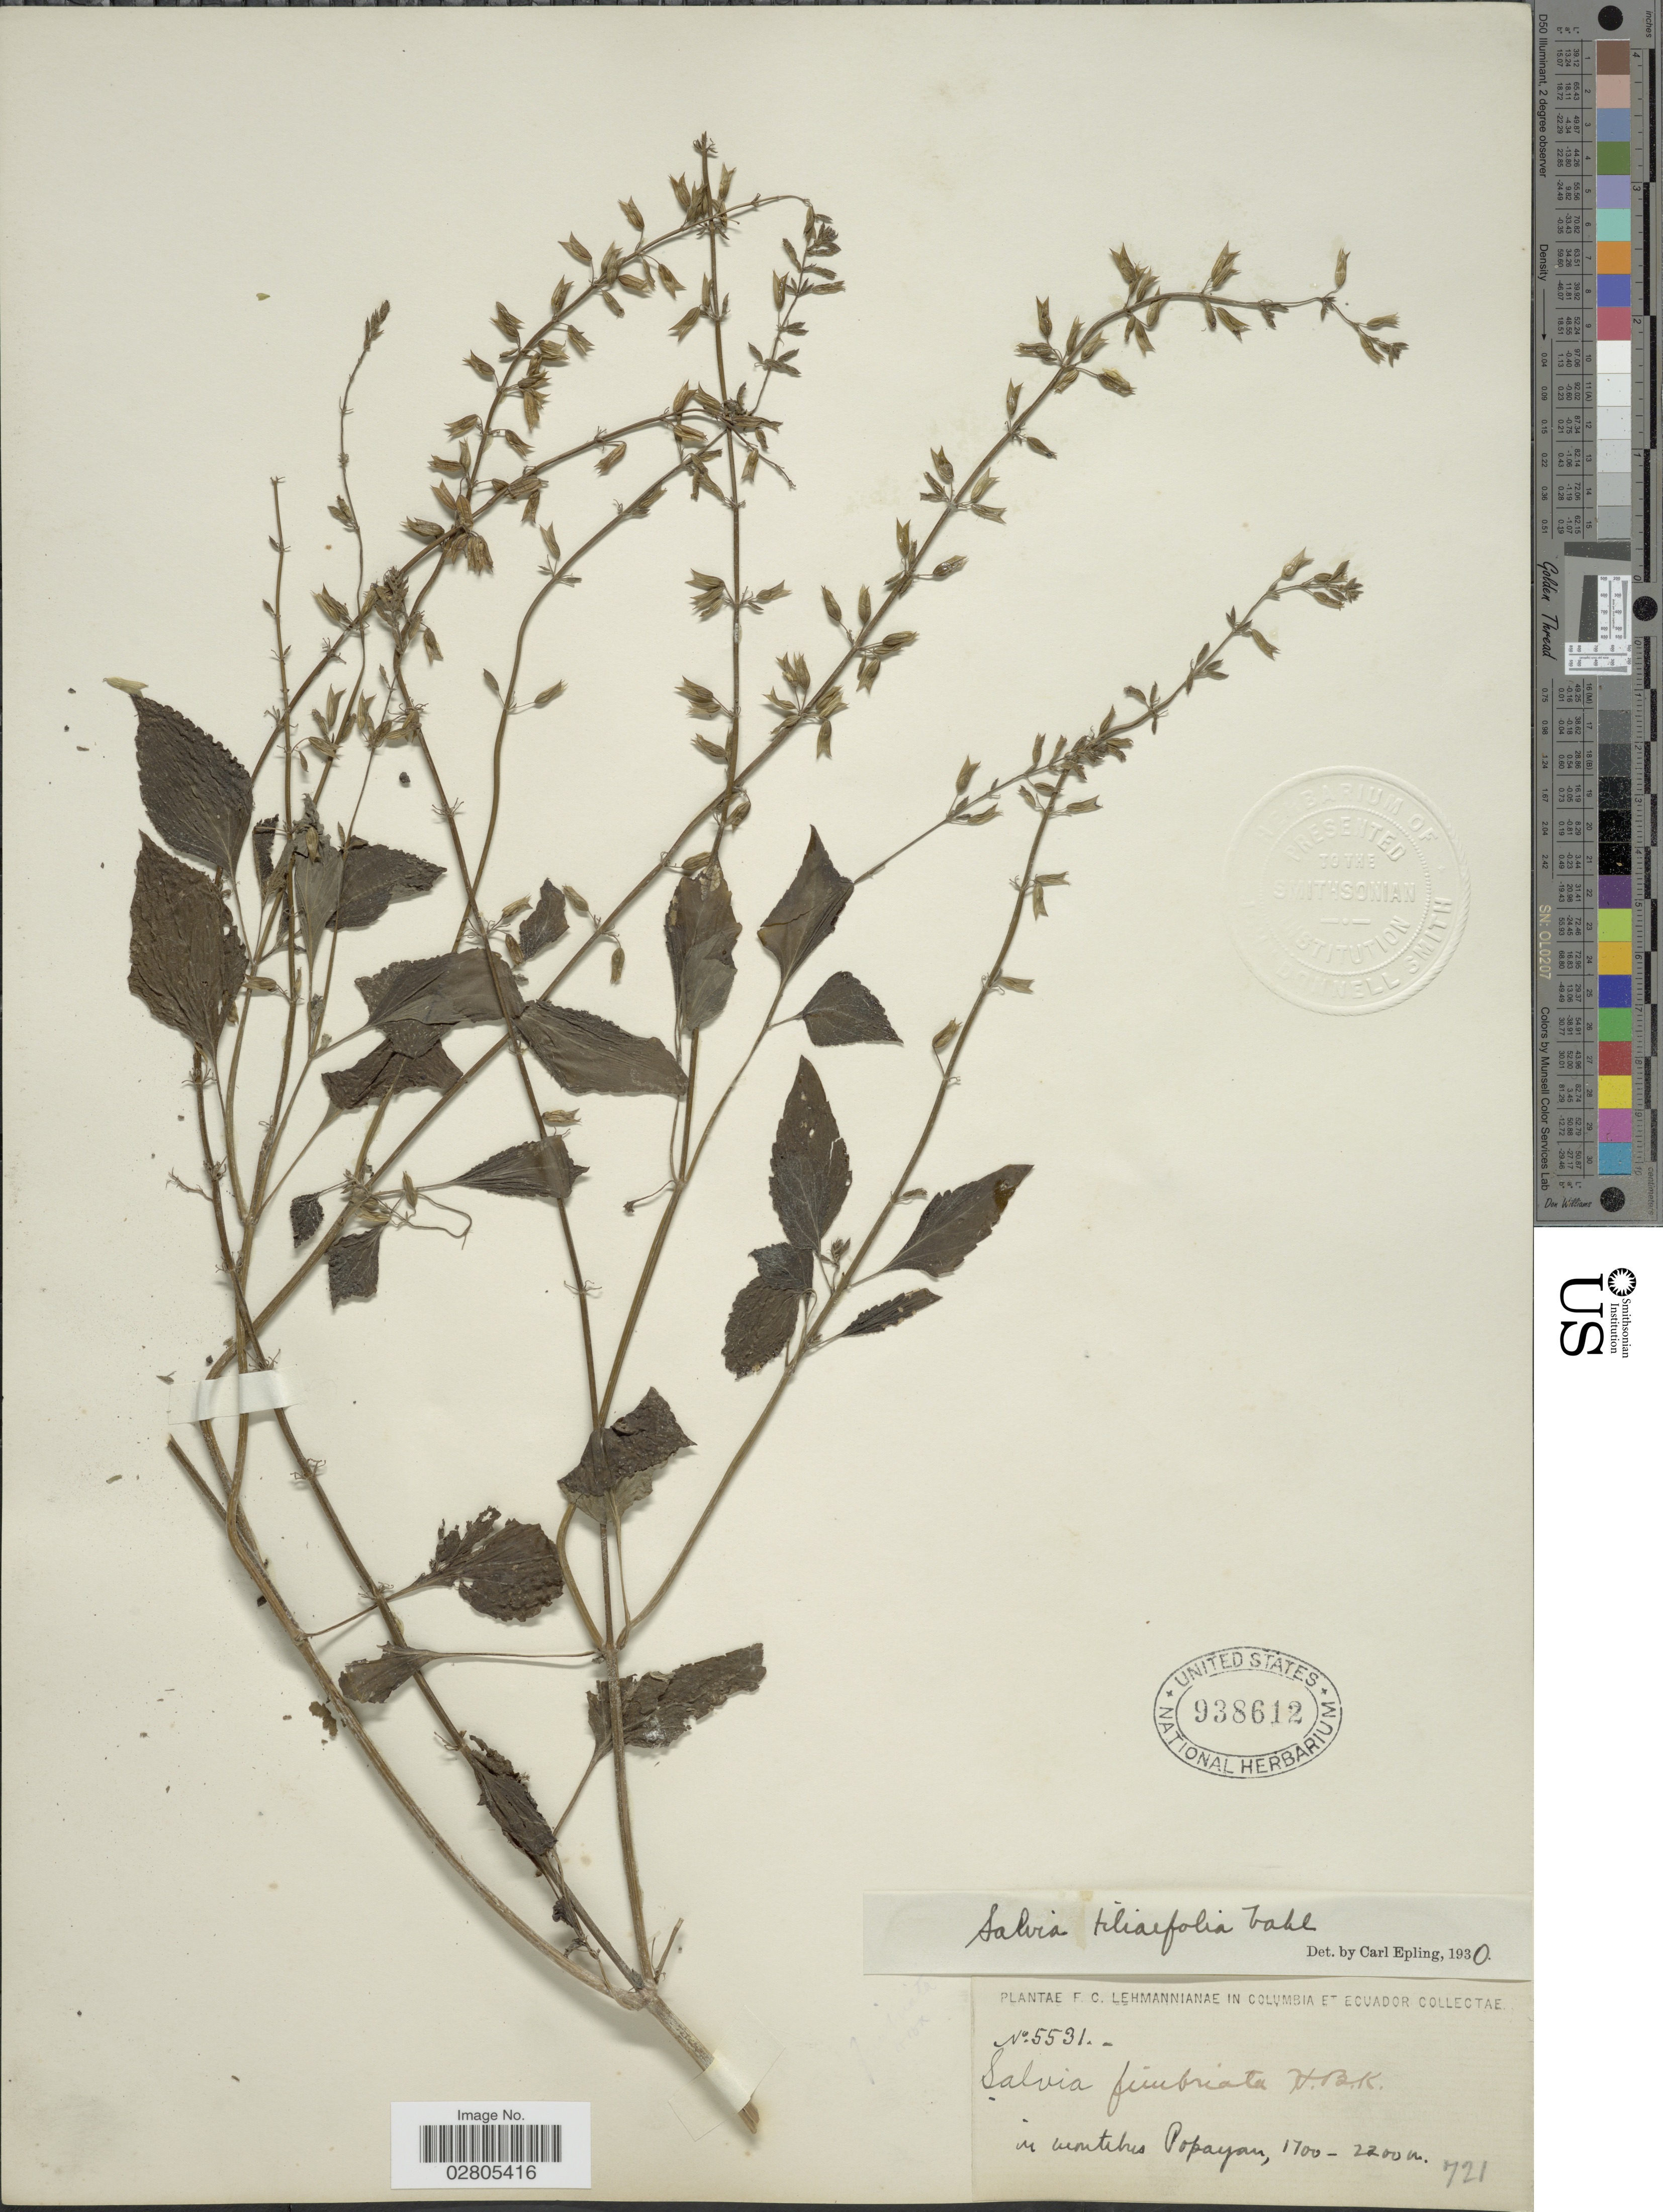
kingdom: Plantae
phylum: Tracheophyta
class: Magnoliopsida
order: Lamiales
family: Lamiaceae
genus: Salvia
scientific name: Salvia tiliifolia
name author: Vahl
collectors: F. C. Lehmann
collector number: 5531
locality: Columbia et Ecuador. In montibus Popayan.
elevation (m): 1700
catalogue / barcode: US 938612